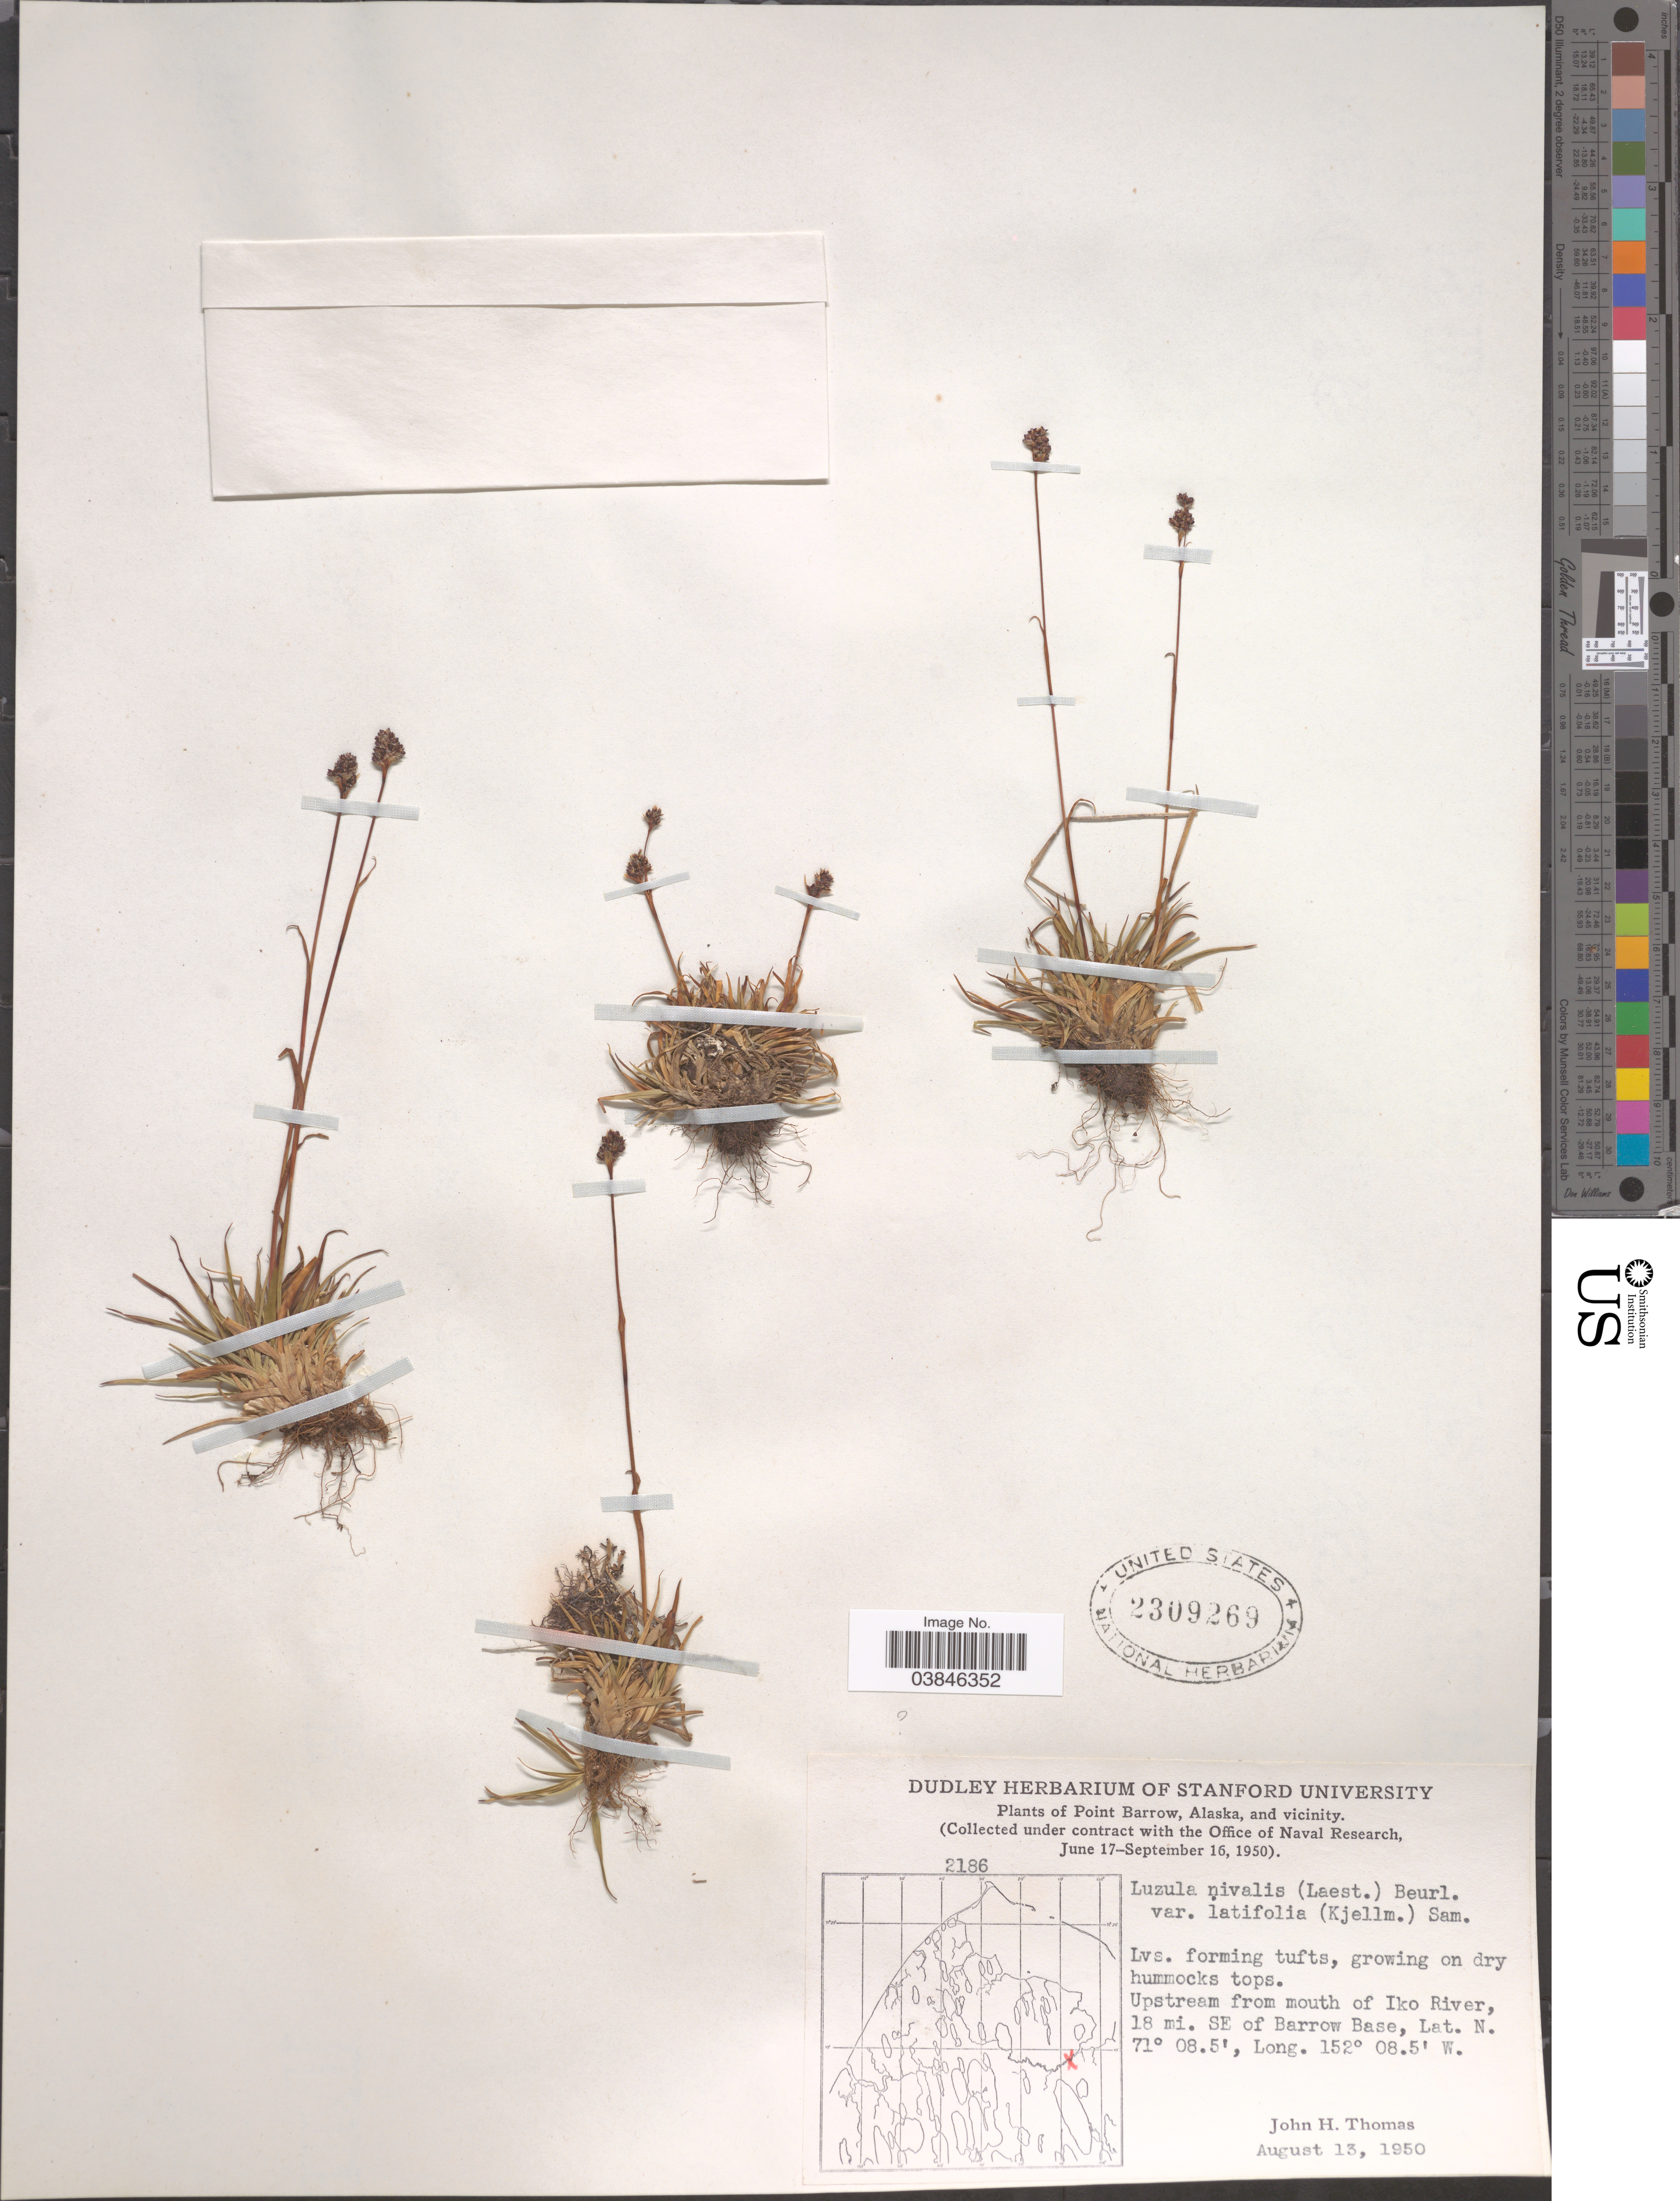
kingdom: Plantae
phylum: Tracheophyta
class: Liliopsida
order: Poales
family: Juncaceae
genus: Luzula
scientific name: Luzula nivalis var. latifolia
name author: Sam. ex Hultén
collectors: J. H. Thomas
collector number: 2186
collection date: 1950-08-13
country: United States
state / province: Alaska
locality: Point Barrow, Alaska, and vicinity. Upstream from mouth of Iko River, 18 mi. SE of Barrow Base.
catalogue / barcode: US 2309269